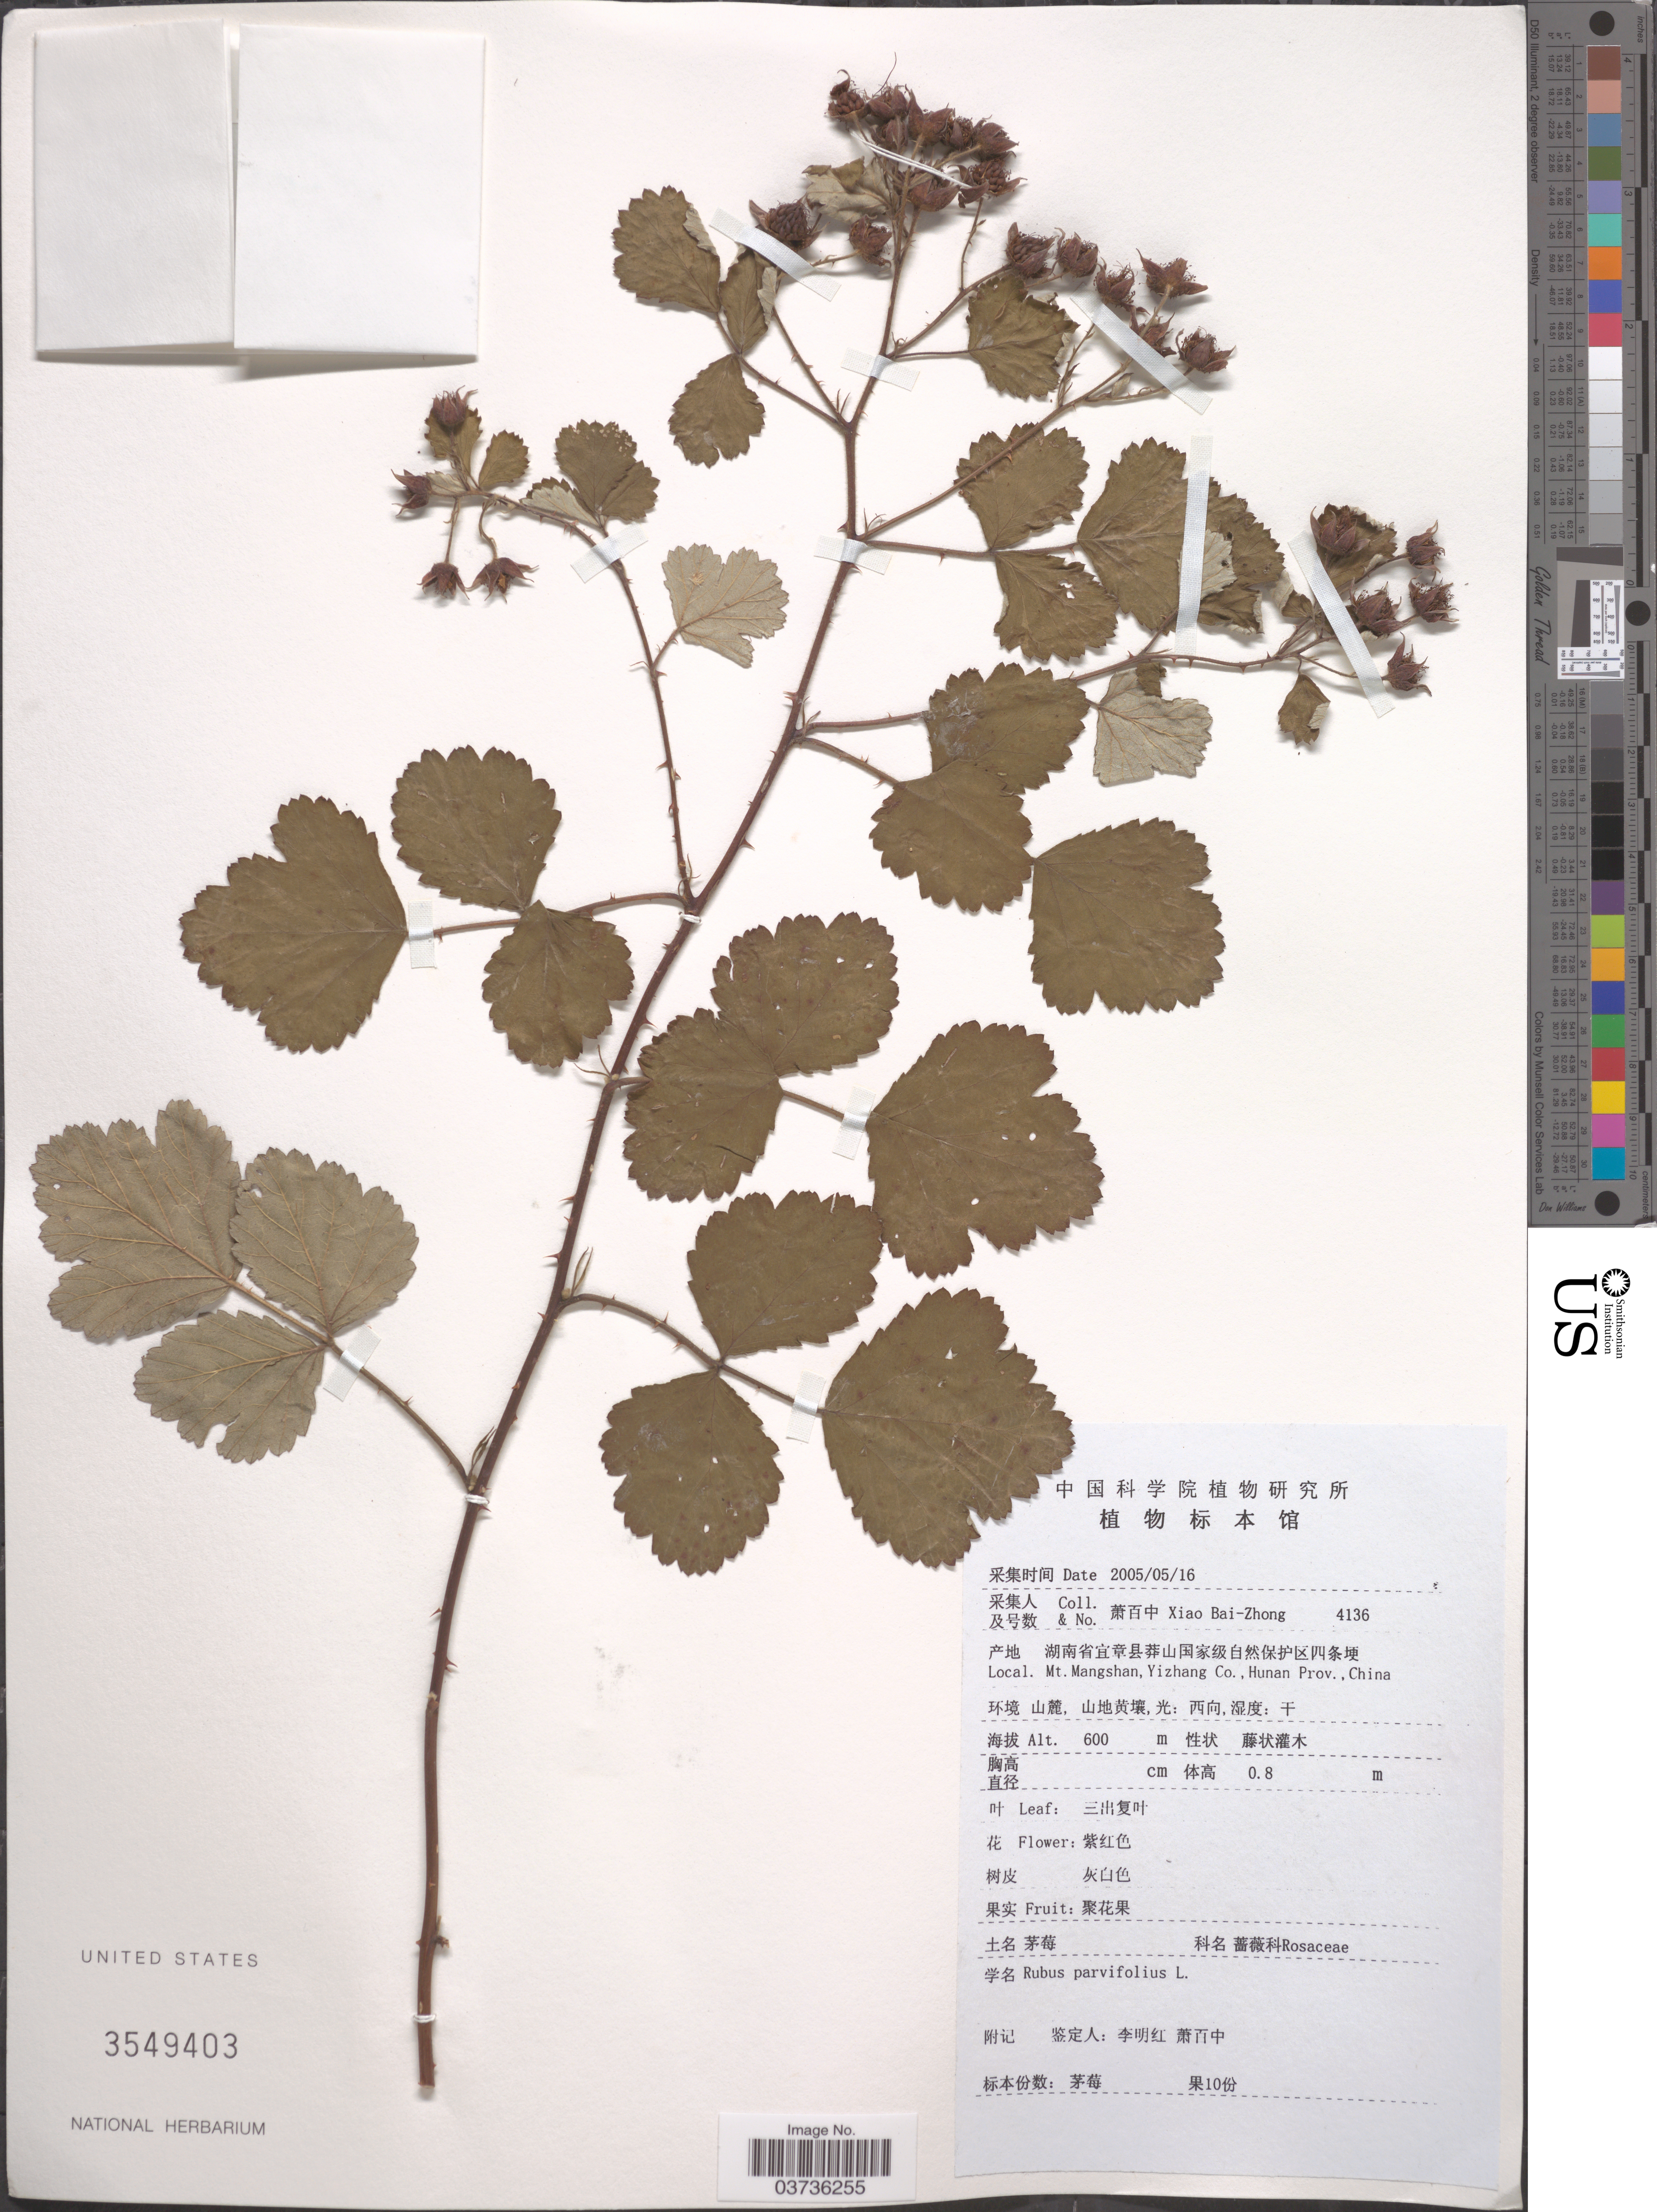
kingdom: Plantae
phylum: Tracheophyta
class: Magnoliopsida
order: Rosales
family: Rosaceae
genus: Rubus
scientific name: Rubus parvifolius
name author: L.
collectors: B. Z. Xiao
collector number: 4136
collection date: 2005-05-16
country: China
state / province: Hunan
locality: Mt. Mangshan, Yizhang Co.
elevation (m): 600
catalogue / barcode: US 3549403